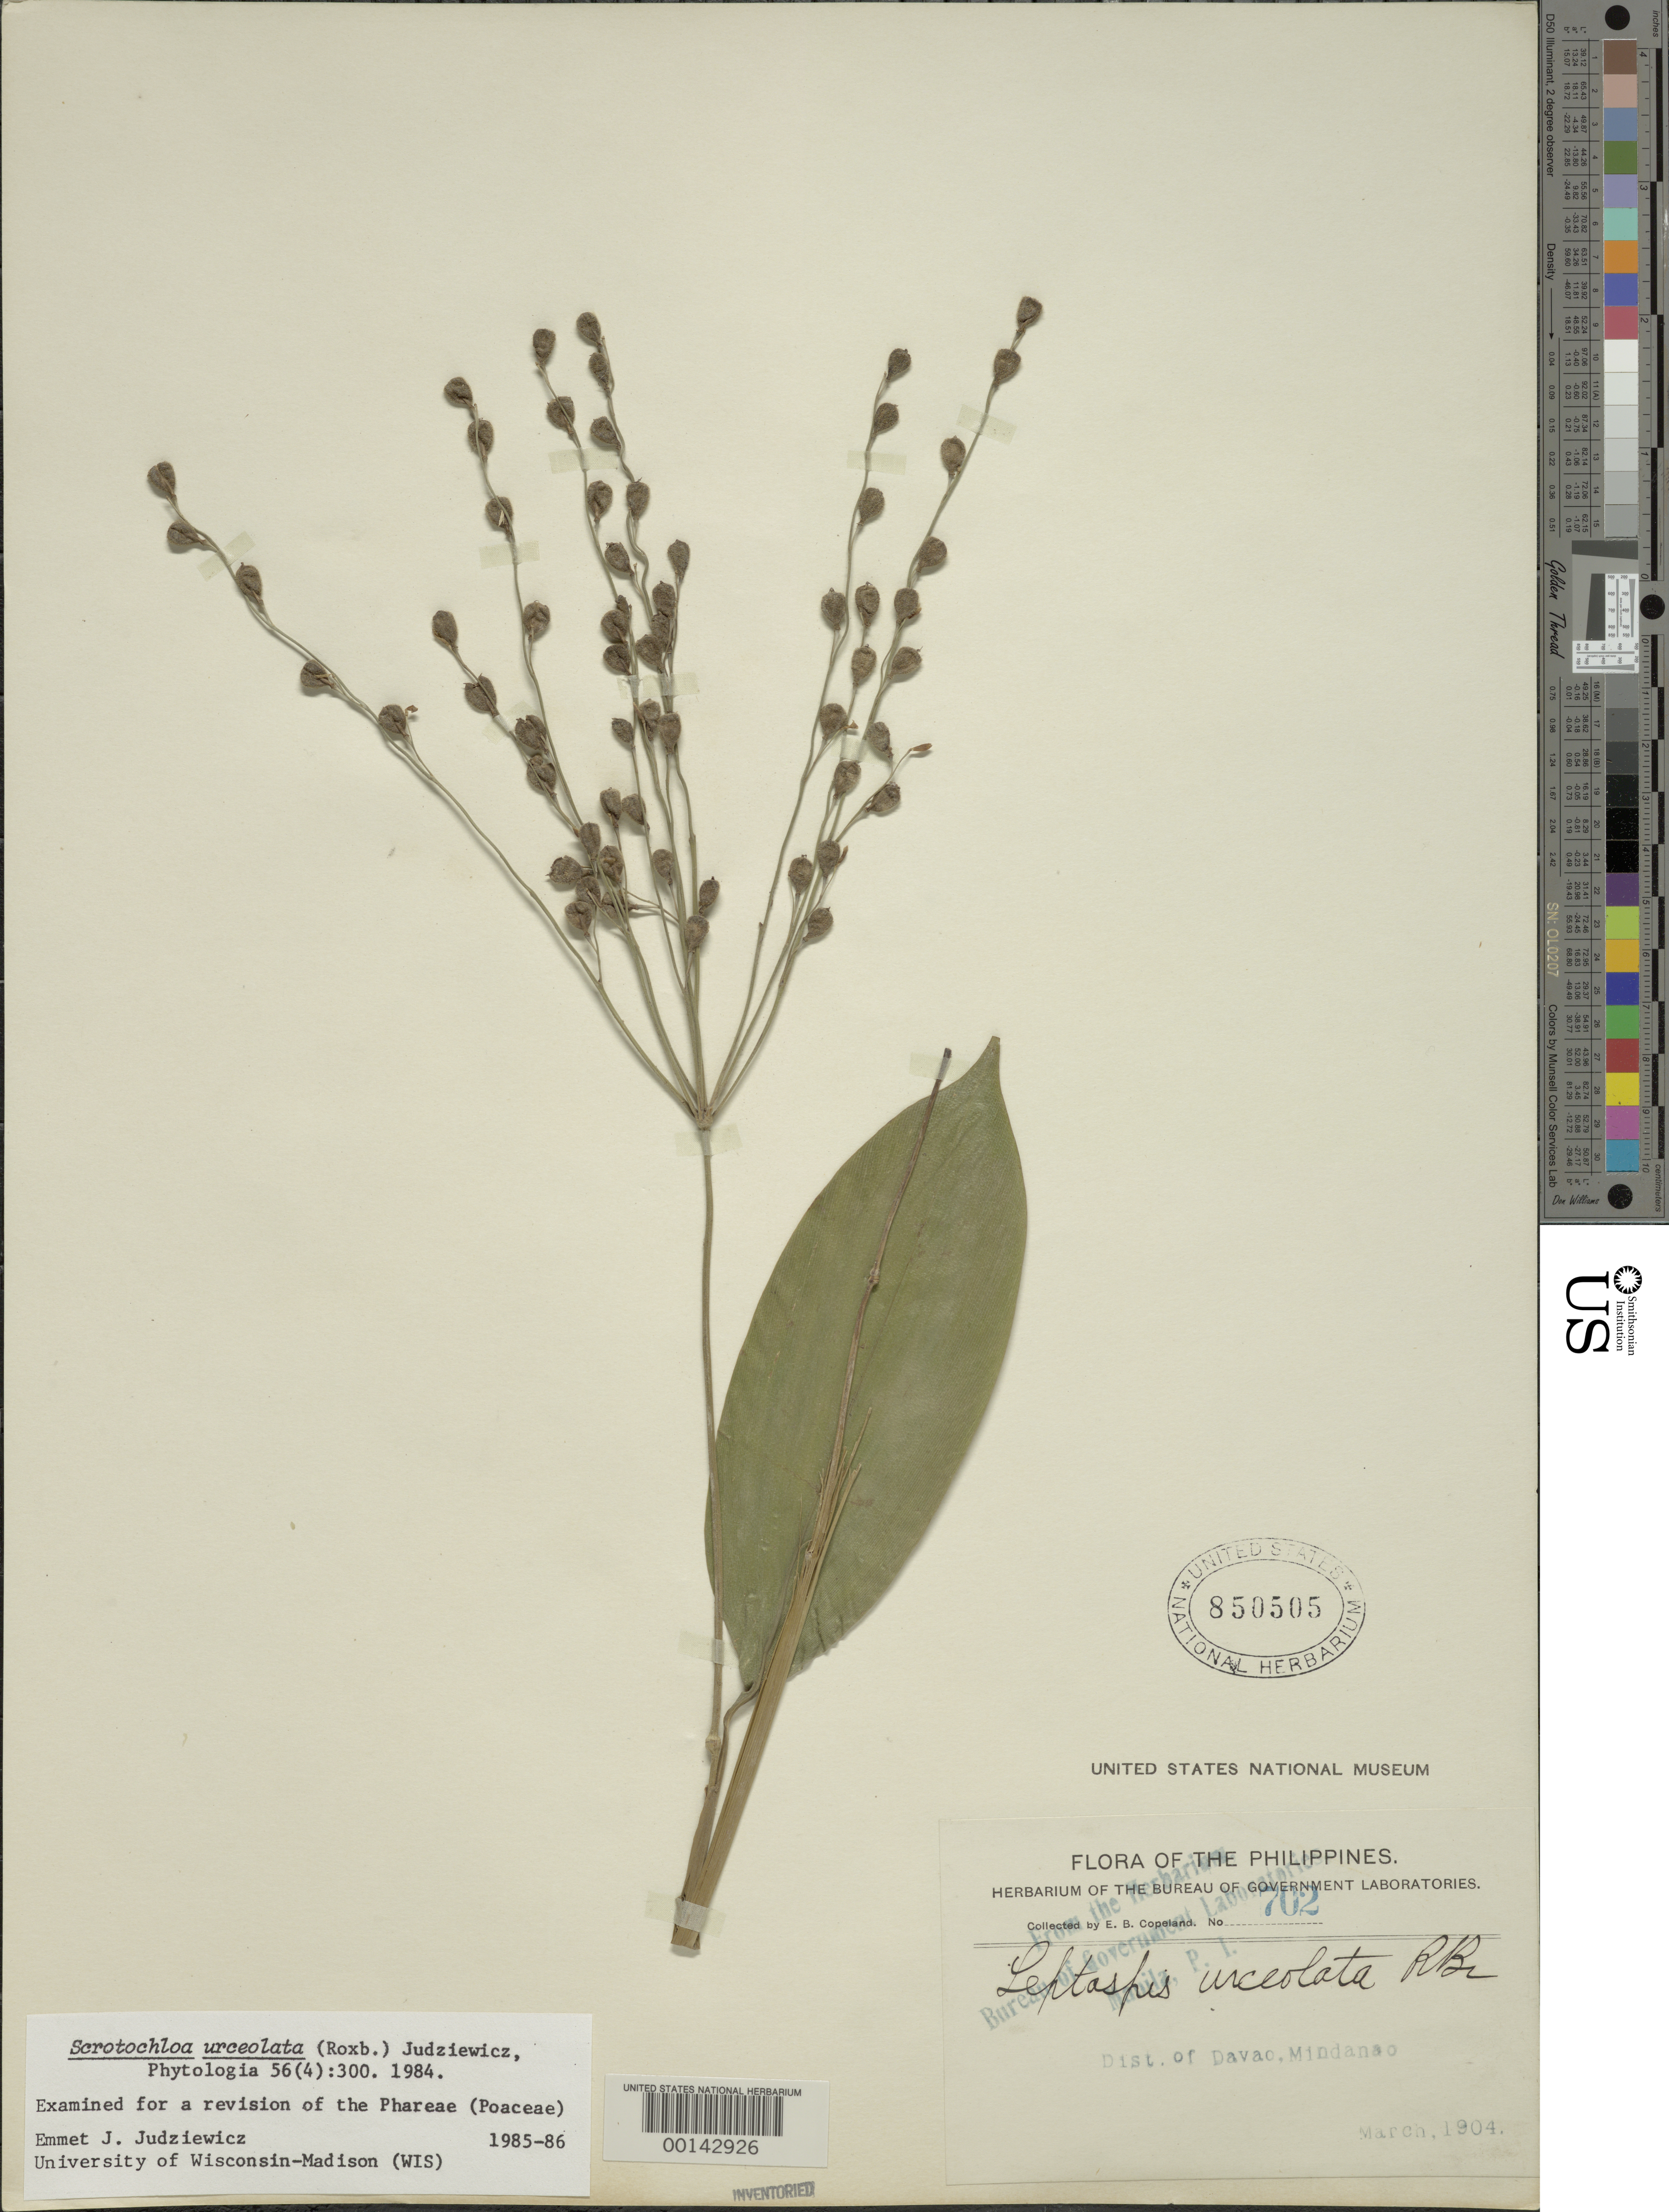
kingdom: Plantae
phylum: Tracheophyta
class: Liliopsida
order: Poales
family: Poaceae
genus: Scrotochloa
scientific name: Scrotochloa urceolata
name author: (Roxb.) Judz.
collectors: E. B. Copeland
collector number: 702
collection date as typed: Mar 1904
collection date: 1904-03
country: Philippines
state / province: Davao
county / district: Davao del Sur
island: Mindanao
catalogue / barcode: US 850505